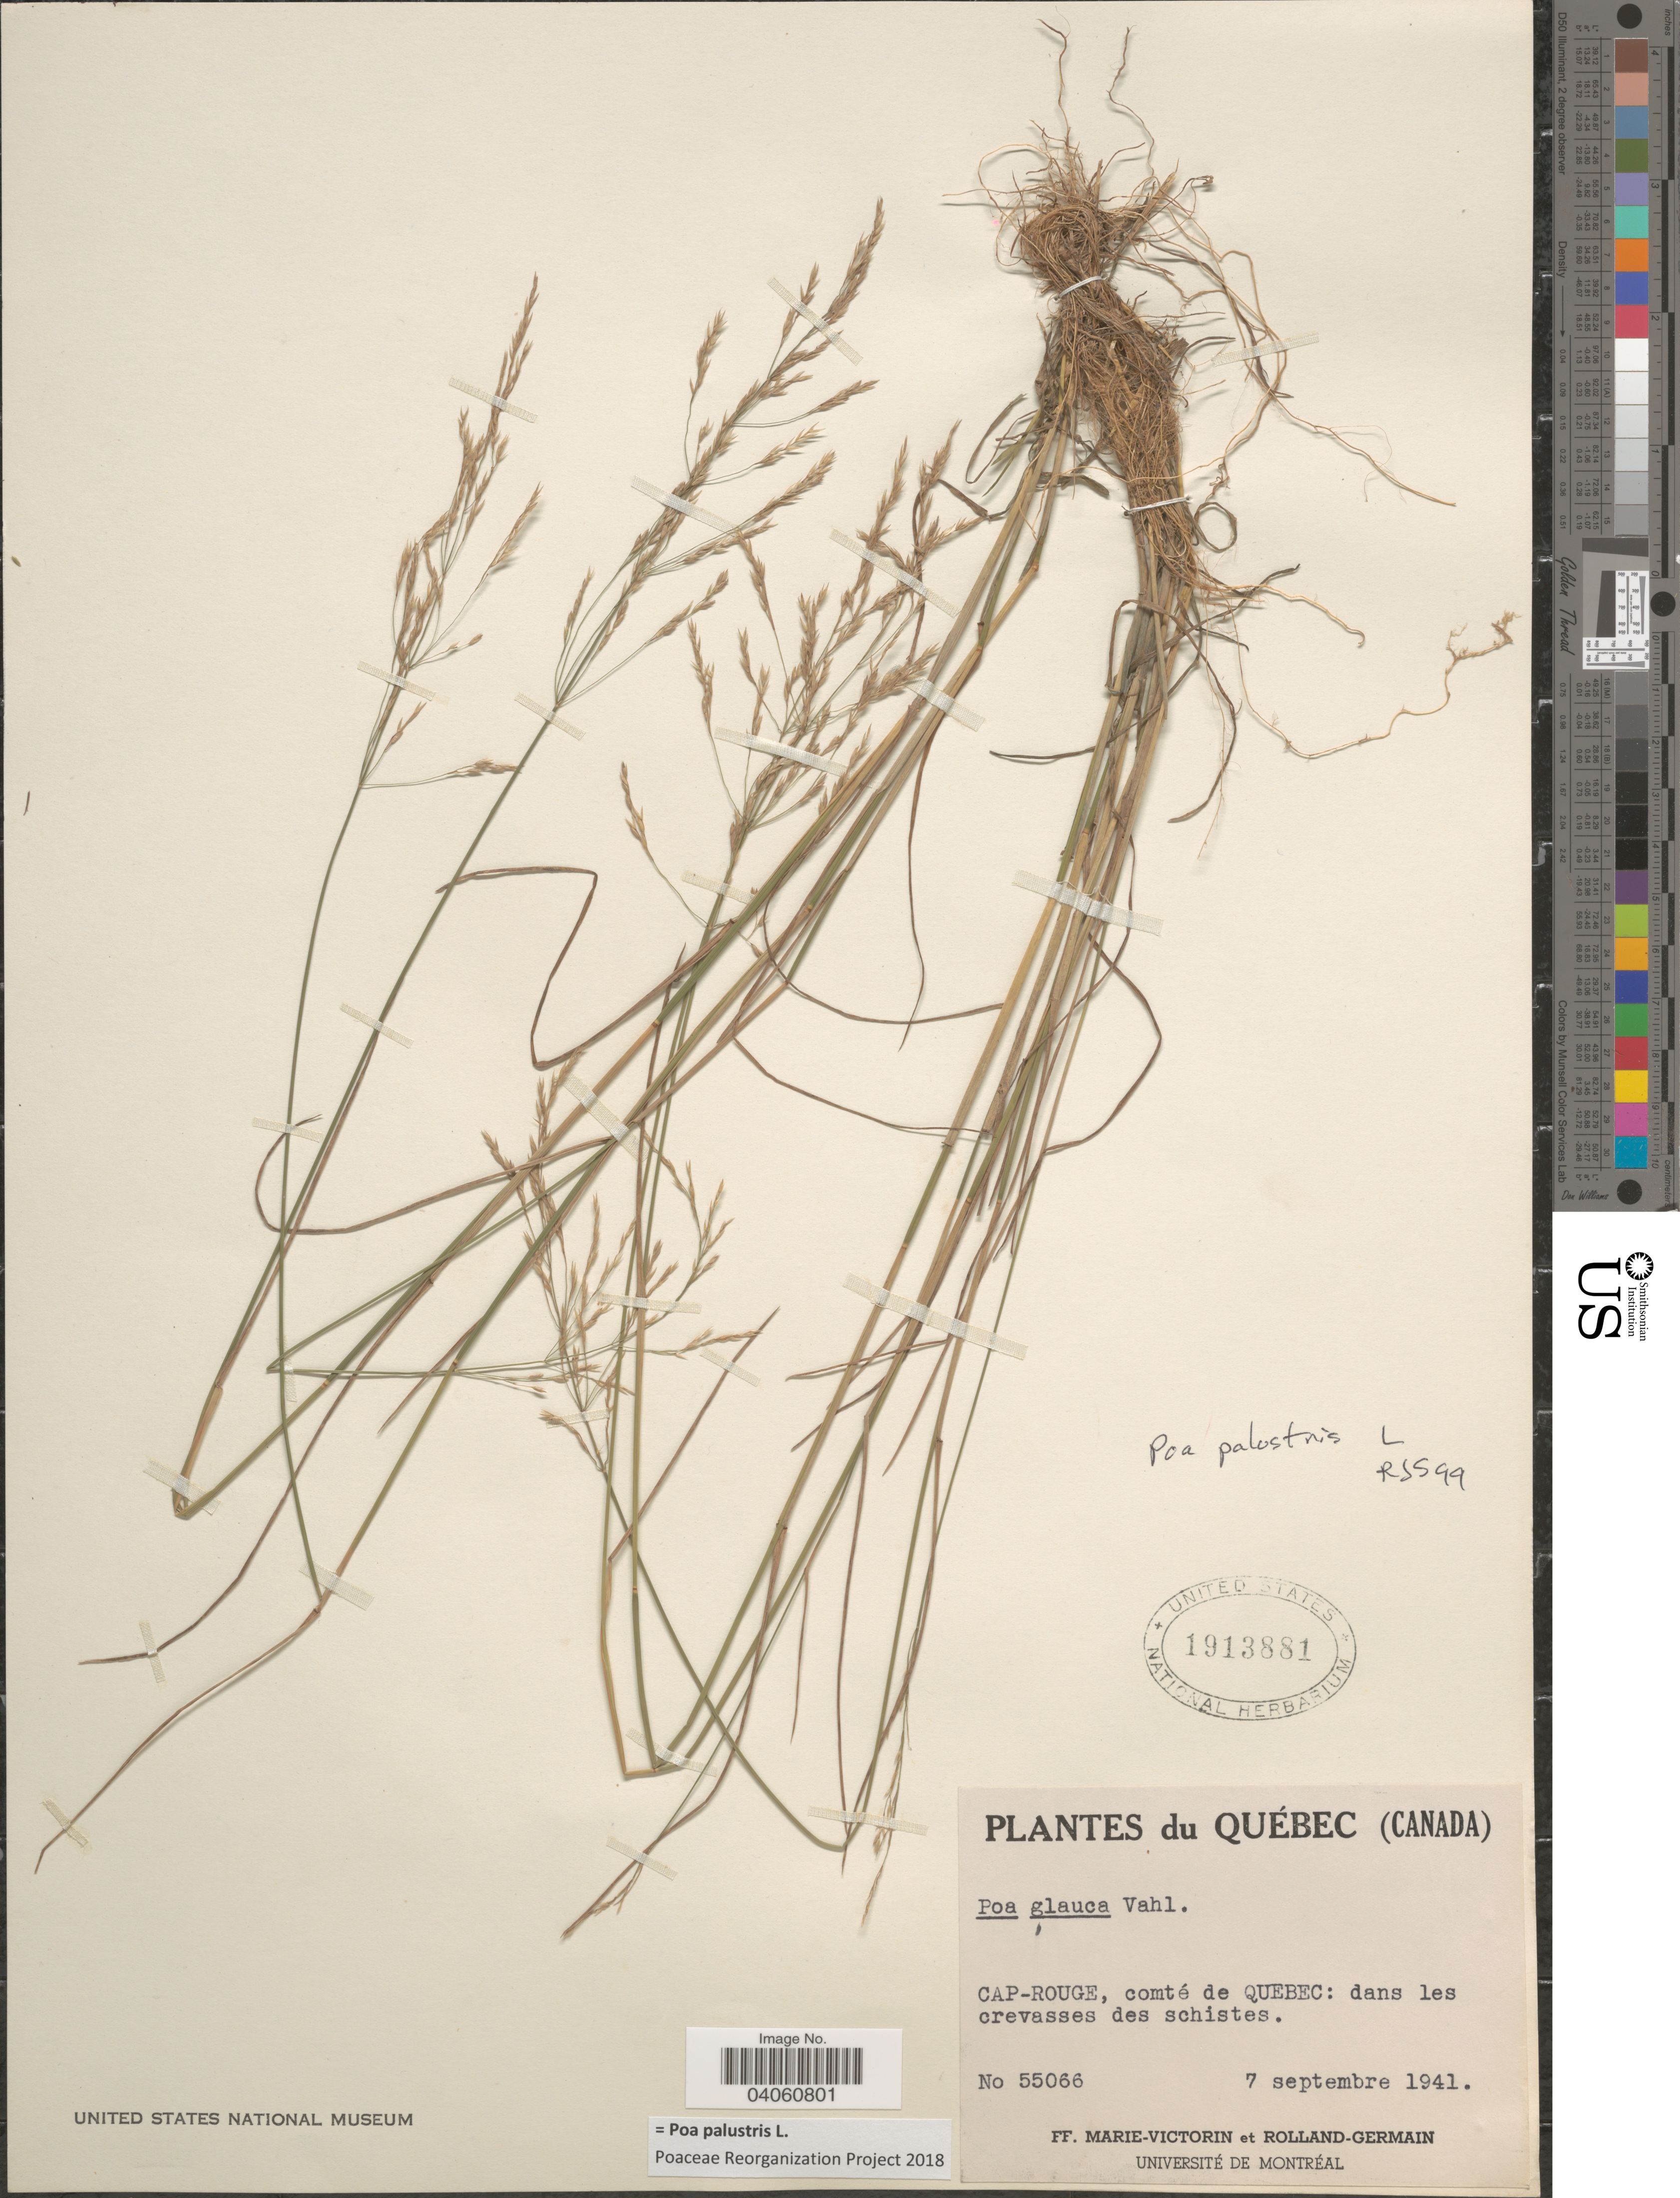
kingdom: Plantae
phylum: Tracheophyta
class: Liliopsida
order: Poales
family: Poaceae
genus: Poa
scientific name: Poa palustris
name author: L.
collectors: F. Marie-Victorin & Rolland-Germain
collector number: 55066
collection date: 1941-09-07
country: Canada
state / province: Quebec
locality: Cap-Rouge, comté de Quebec: dans les crevasses des schistes.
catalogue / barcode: US 1913881